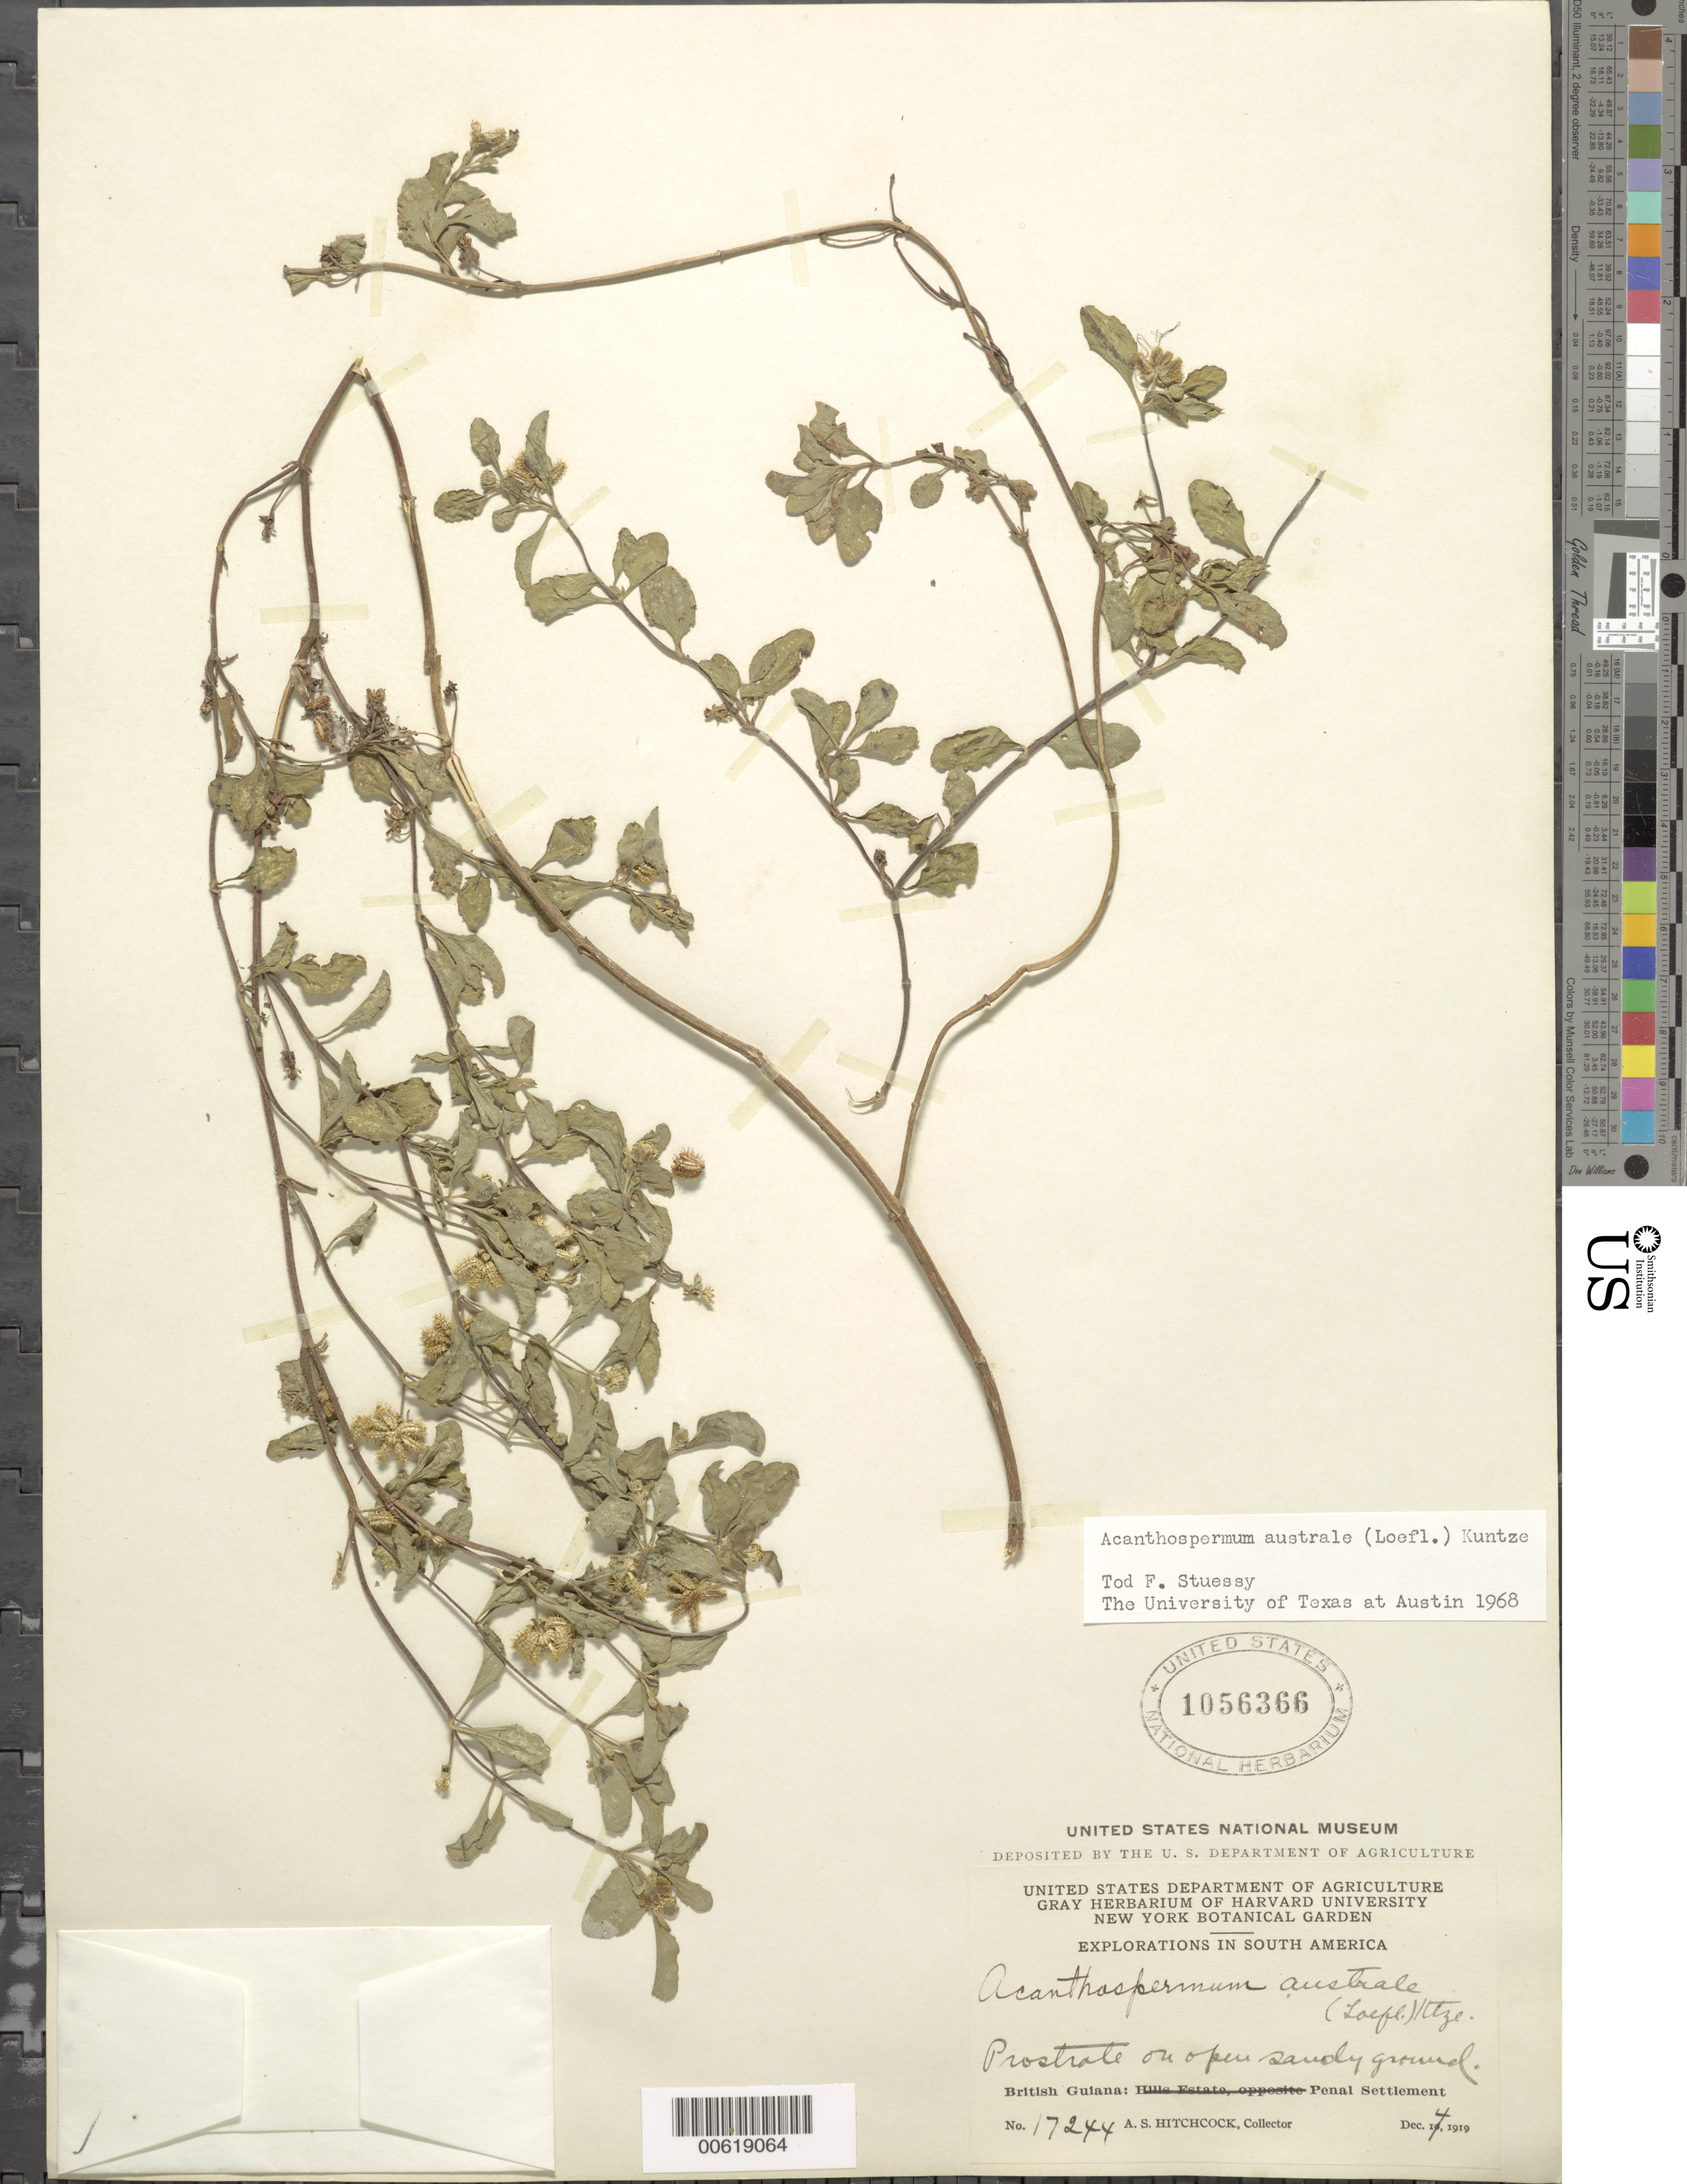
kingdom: Plantae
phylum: Tracheophyta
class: Magnoliopsida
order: Asterales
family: Asteraceae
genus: Acanthospermum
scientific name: Acanthospermum australe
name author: (Loefl.) Kuntze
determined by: Stuessy, T. F.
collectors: A. S. Hitchcock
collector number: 17244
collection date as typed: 14-Dec-19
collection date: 1919-12-14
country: Guyana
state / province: Cuyuni-Mazaruni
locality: Penal Settlement, on W side of Essequibo River, near mouth of Mazaruni River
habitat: Open sandy ground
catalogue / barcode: US 1056366